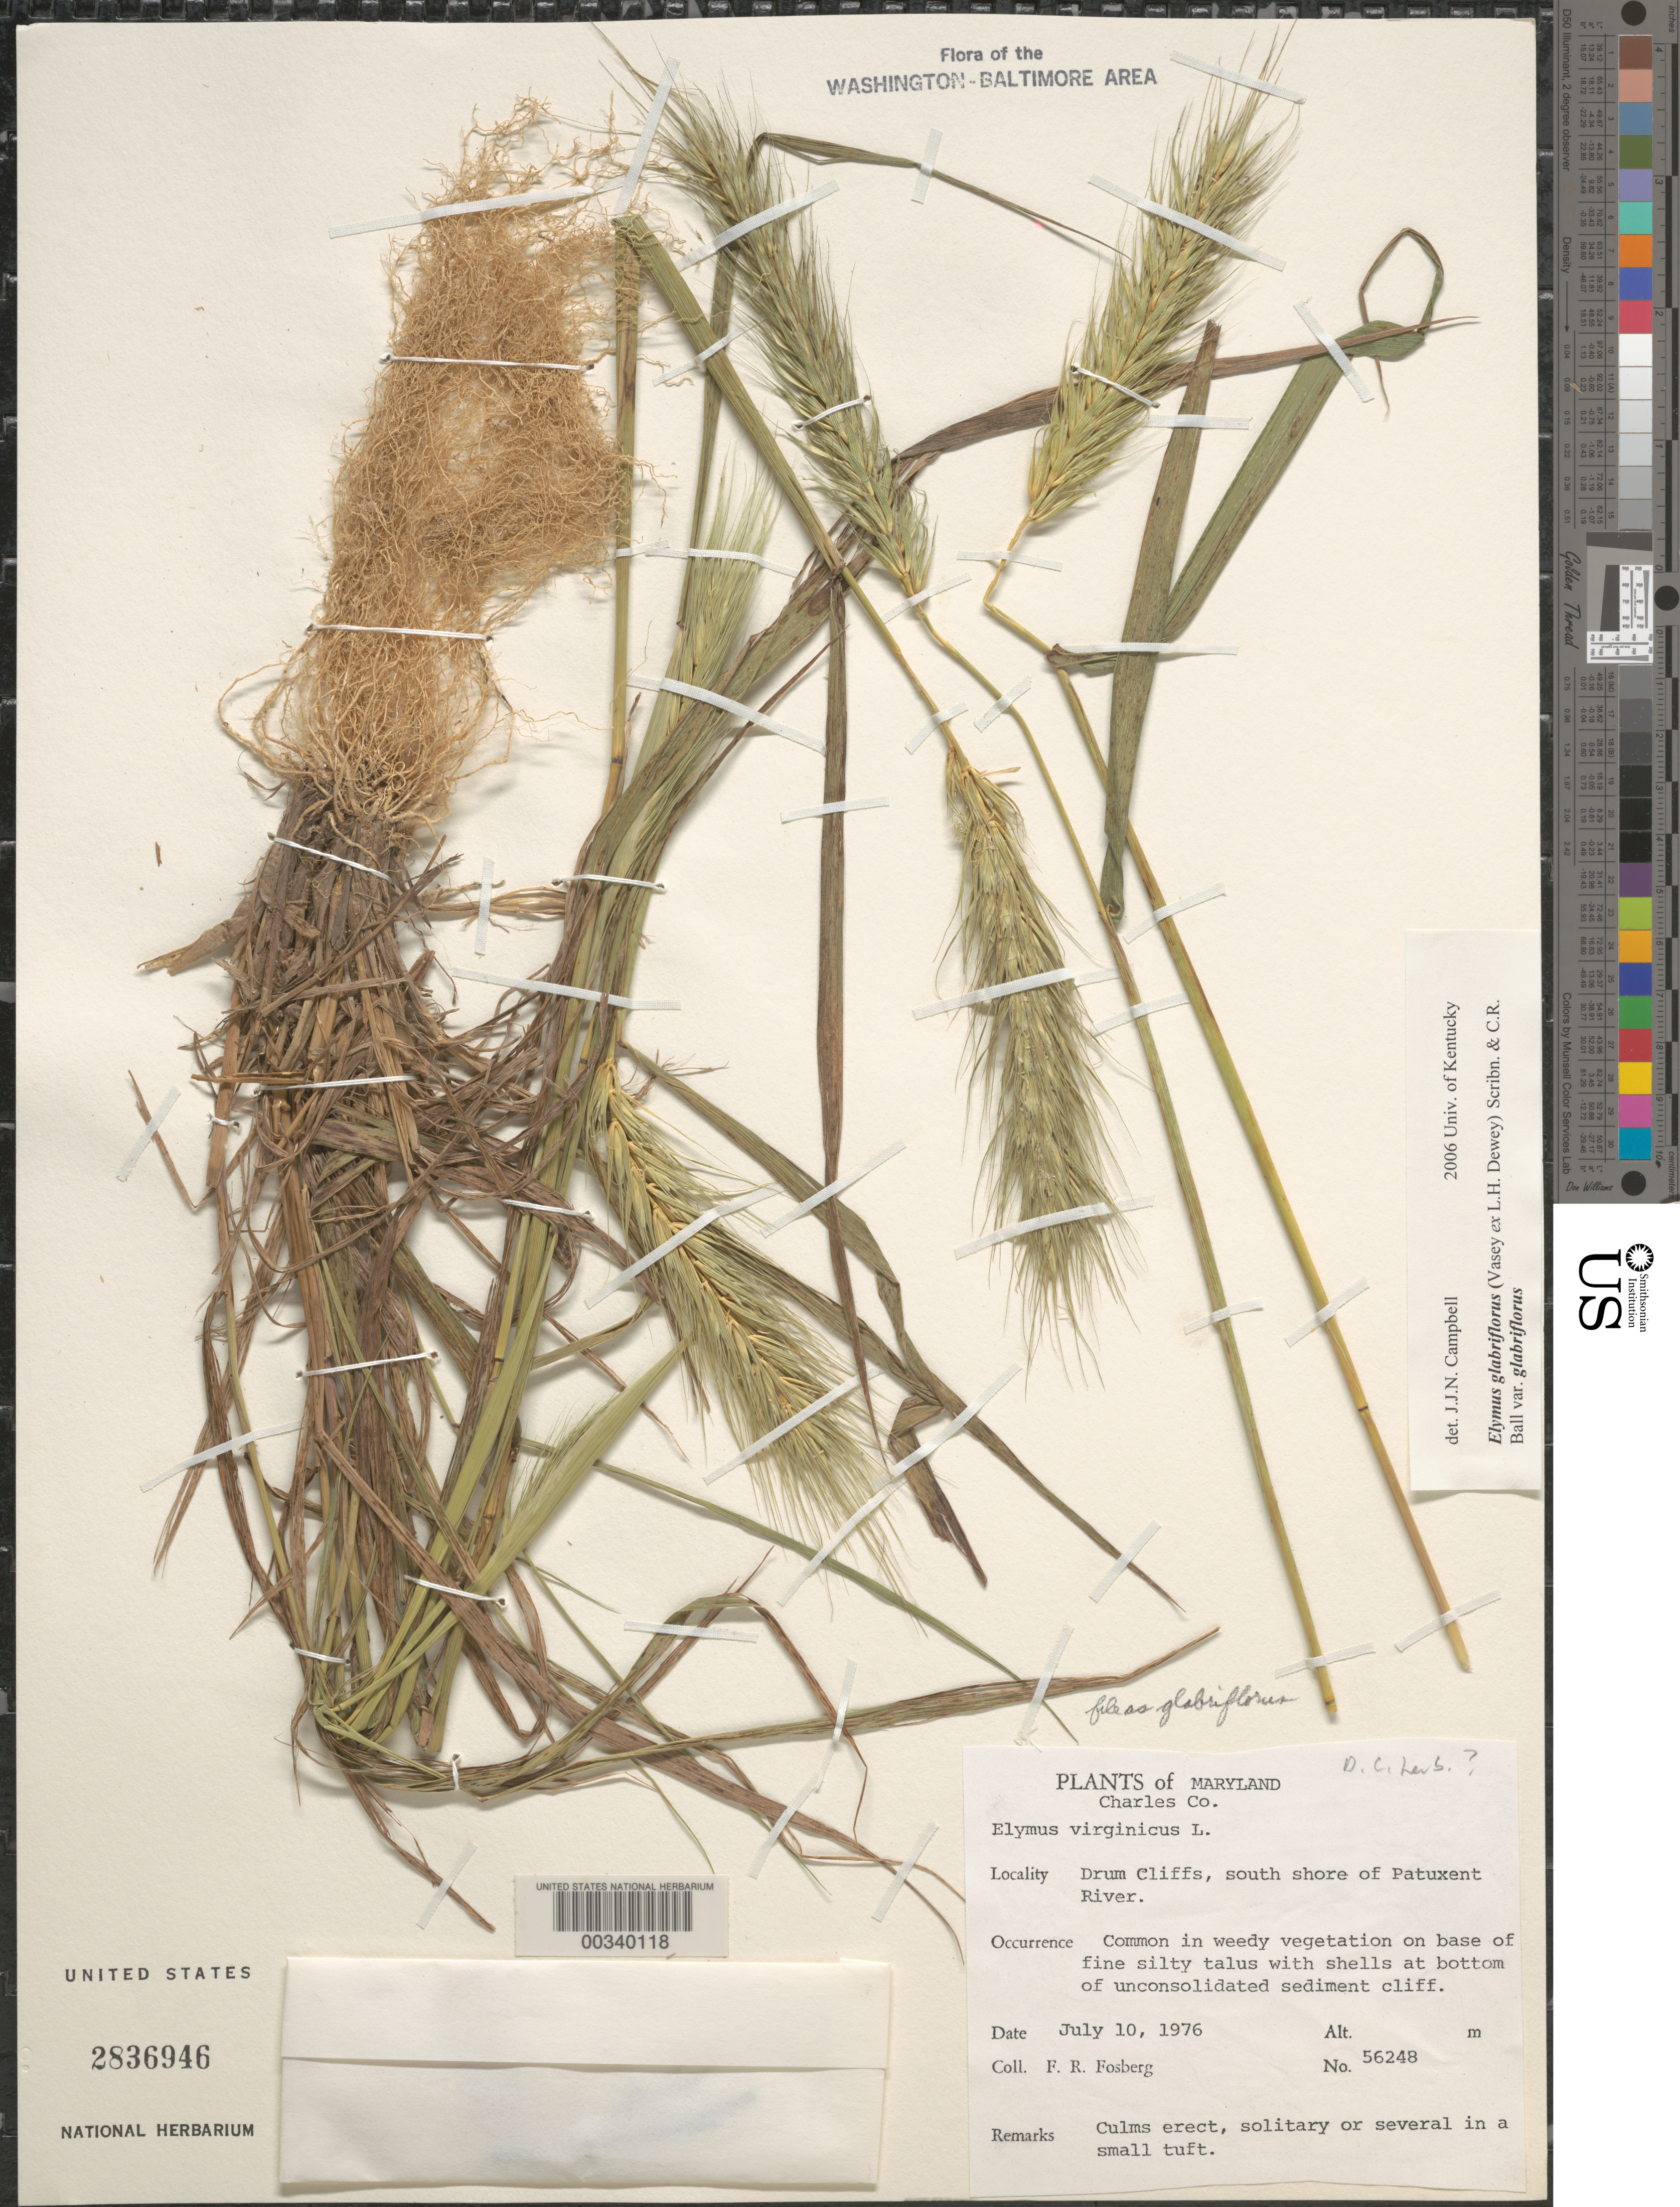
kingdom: Plantae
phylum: Tracheophyta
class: Liliopsida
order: Poales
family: Poaceae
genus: Elymus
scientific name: Elymus glabriflorus var. glabriflorus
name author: (Vasey ex L.H. Dewey) Scribn. & C.R. Ball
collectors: F. R. Fosberg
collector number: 56248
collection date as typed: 10 Jul 1976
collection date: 1976-07-10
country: United States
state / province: Maryland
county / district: Charles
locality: Drum Cliffs, S shore of Patuxent River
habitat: On fine silty talus with shells at bottom of unconsolidated sediment cliff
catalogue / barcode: US 2836946